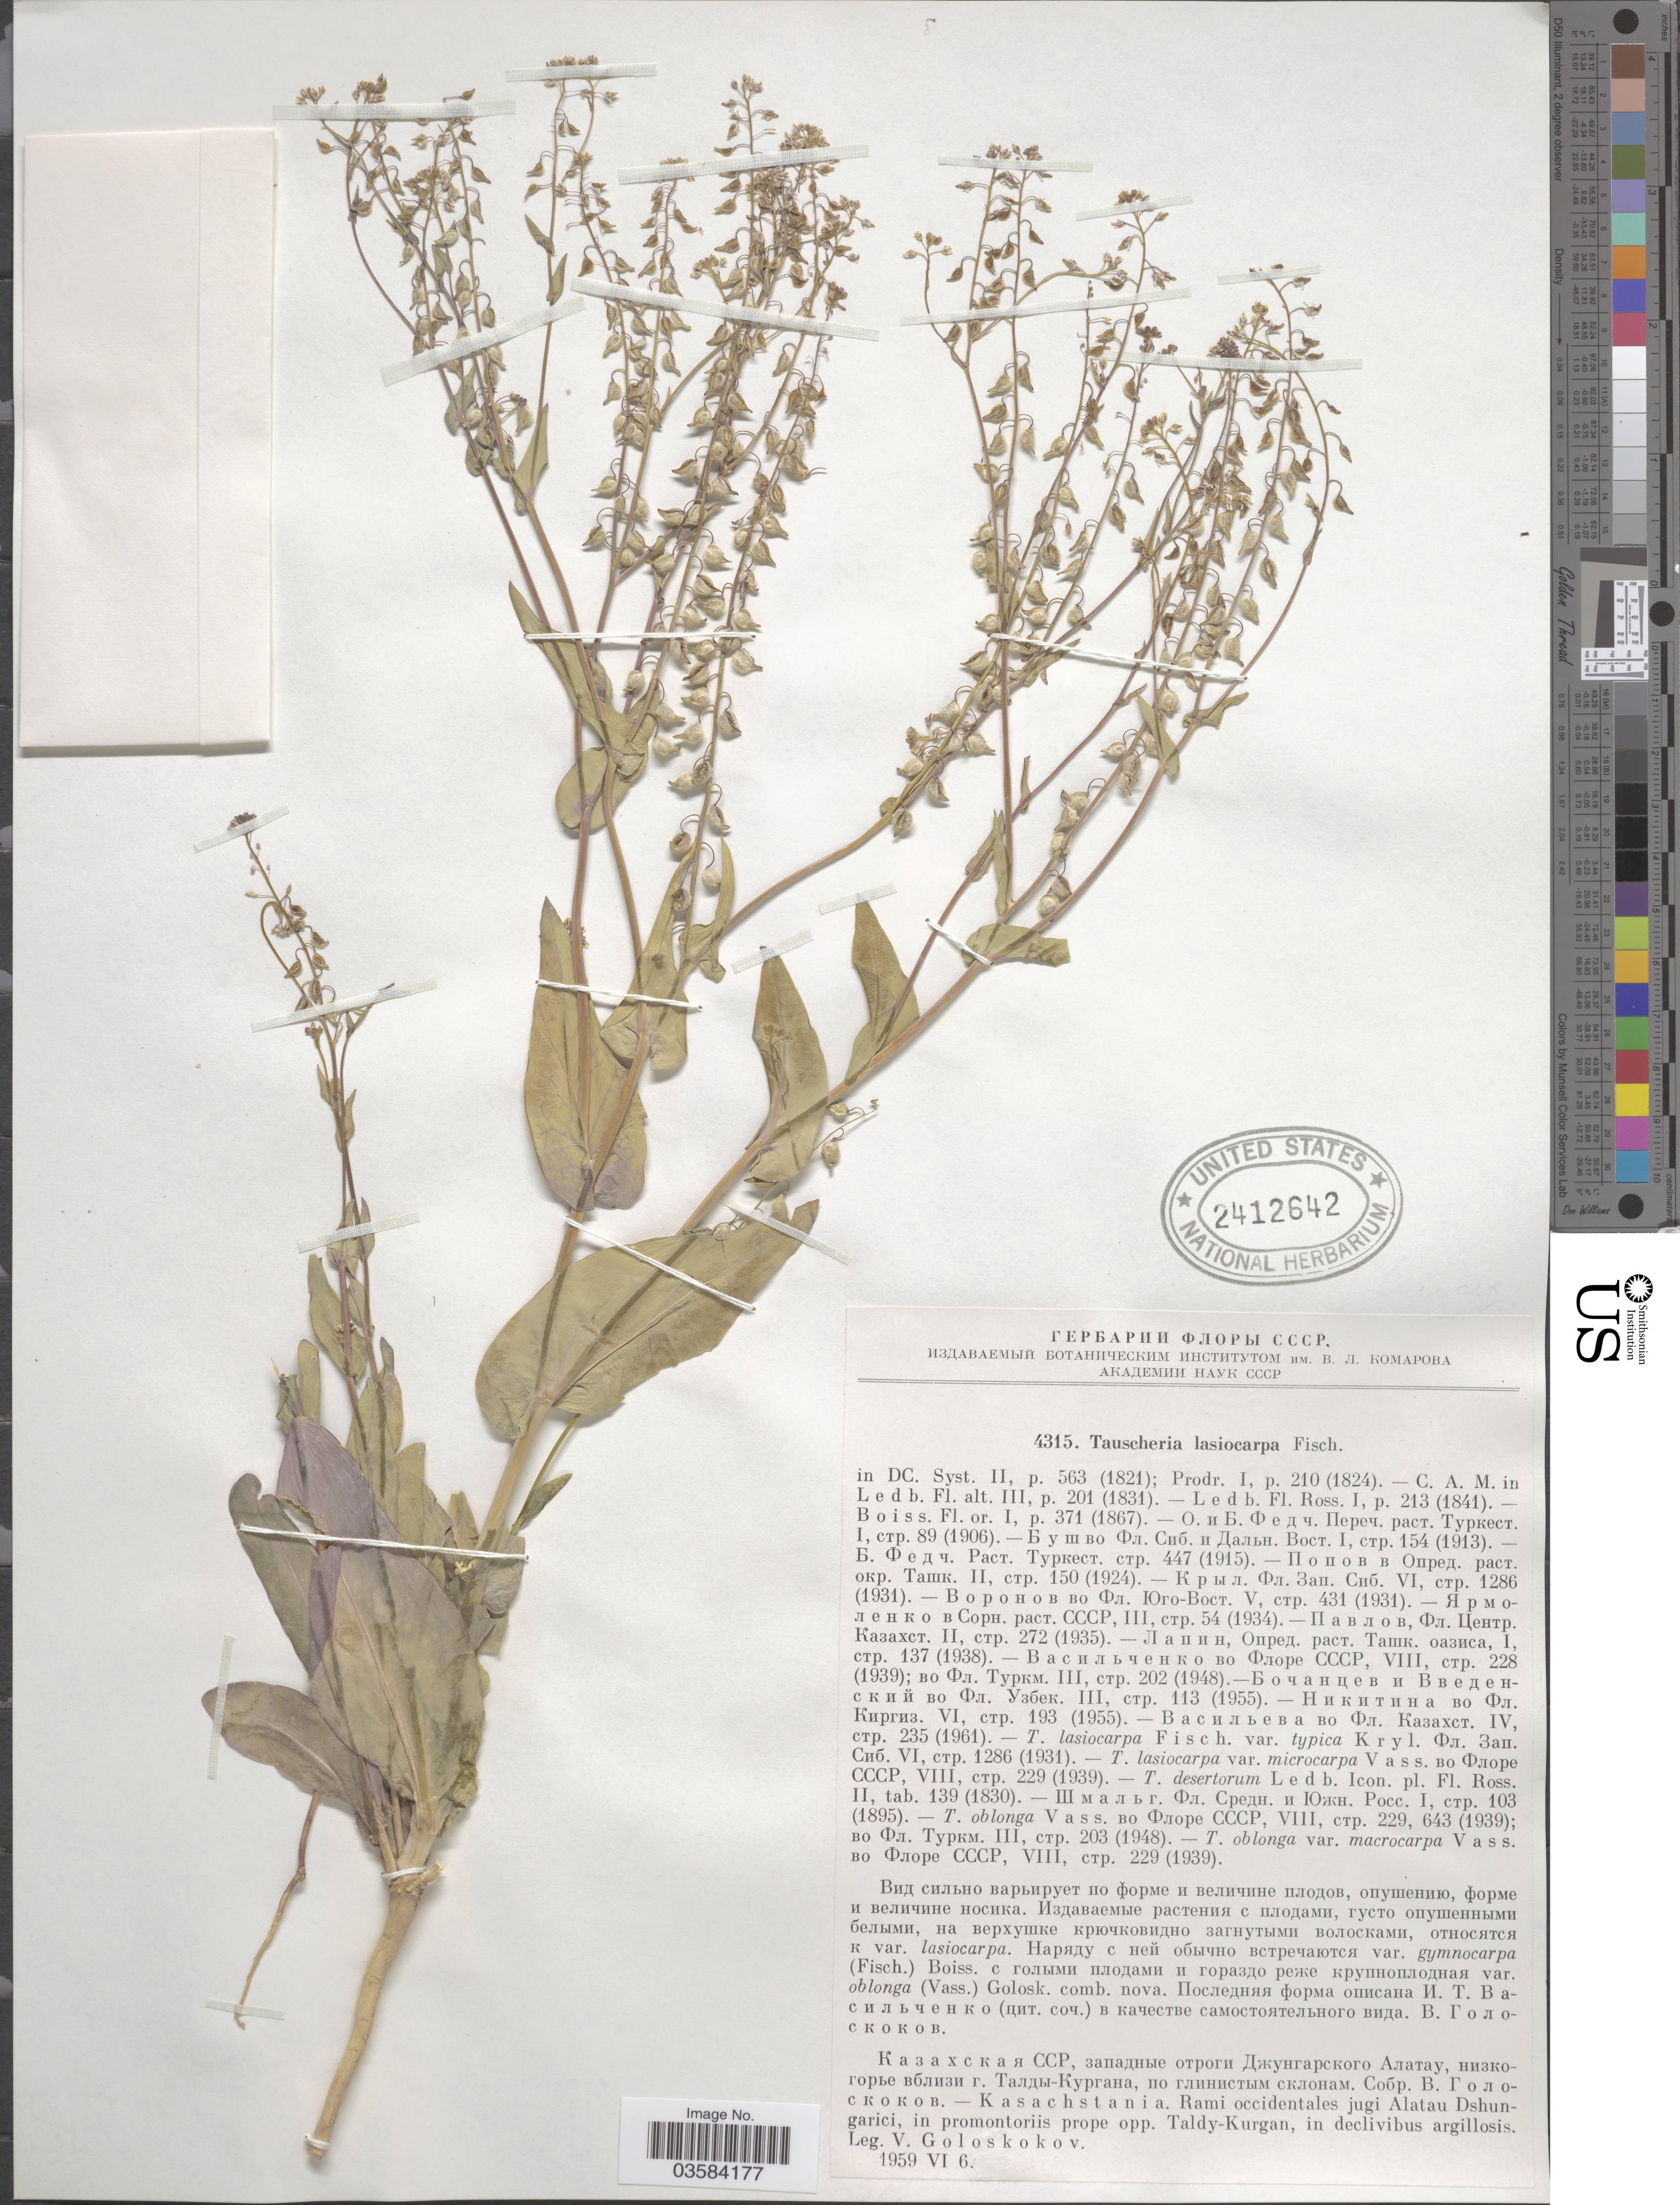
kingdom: Plantae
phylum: Tracheophyta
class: Magnoliopsida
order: Brassicales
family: Brassicaceae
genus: Tauscheria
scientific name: Tauscheria lasiocarpa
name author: Fisch. ex DC.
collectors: V. P. Goloskokov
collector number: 4315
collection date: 1959-06-06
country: Kazakhstan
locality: Rami occidentales jugi Alatau Dshungarici, in promontoriis prope opp. Taldy-Kurgan.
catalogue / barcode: US 2412642